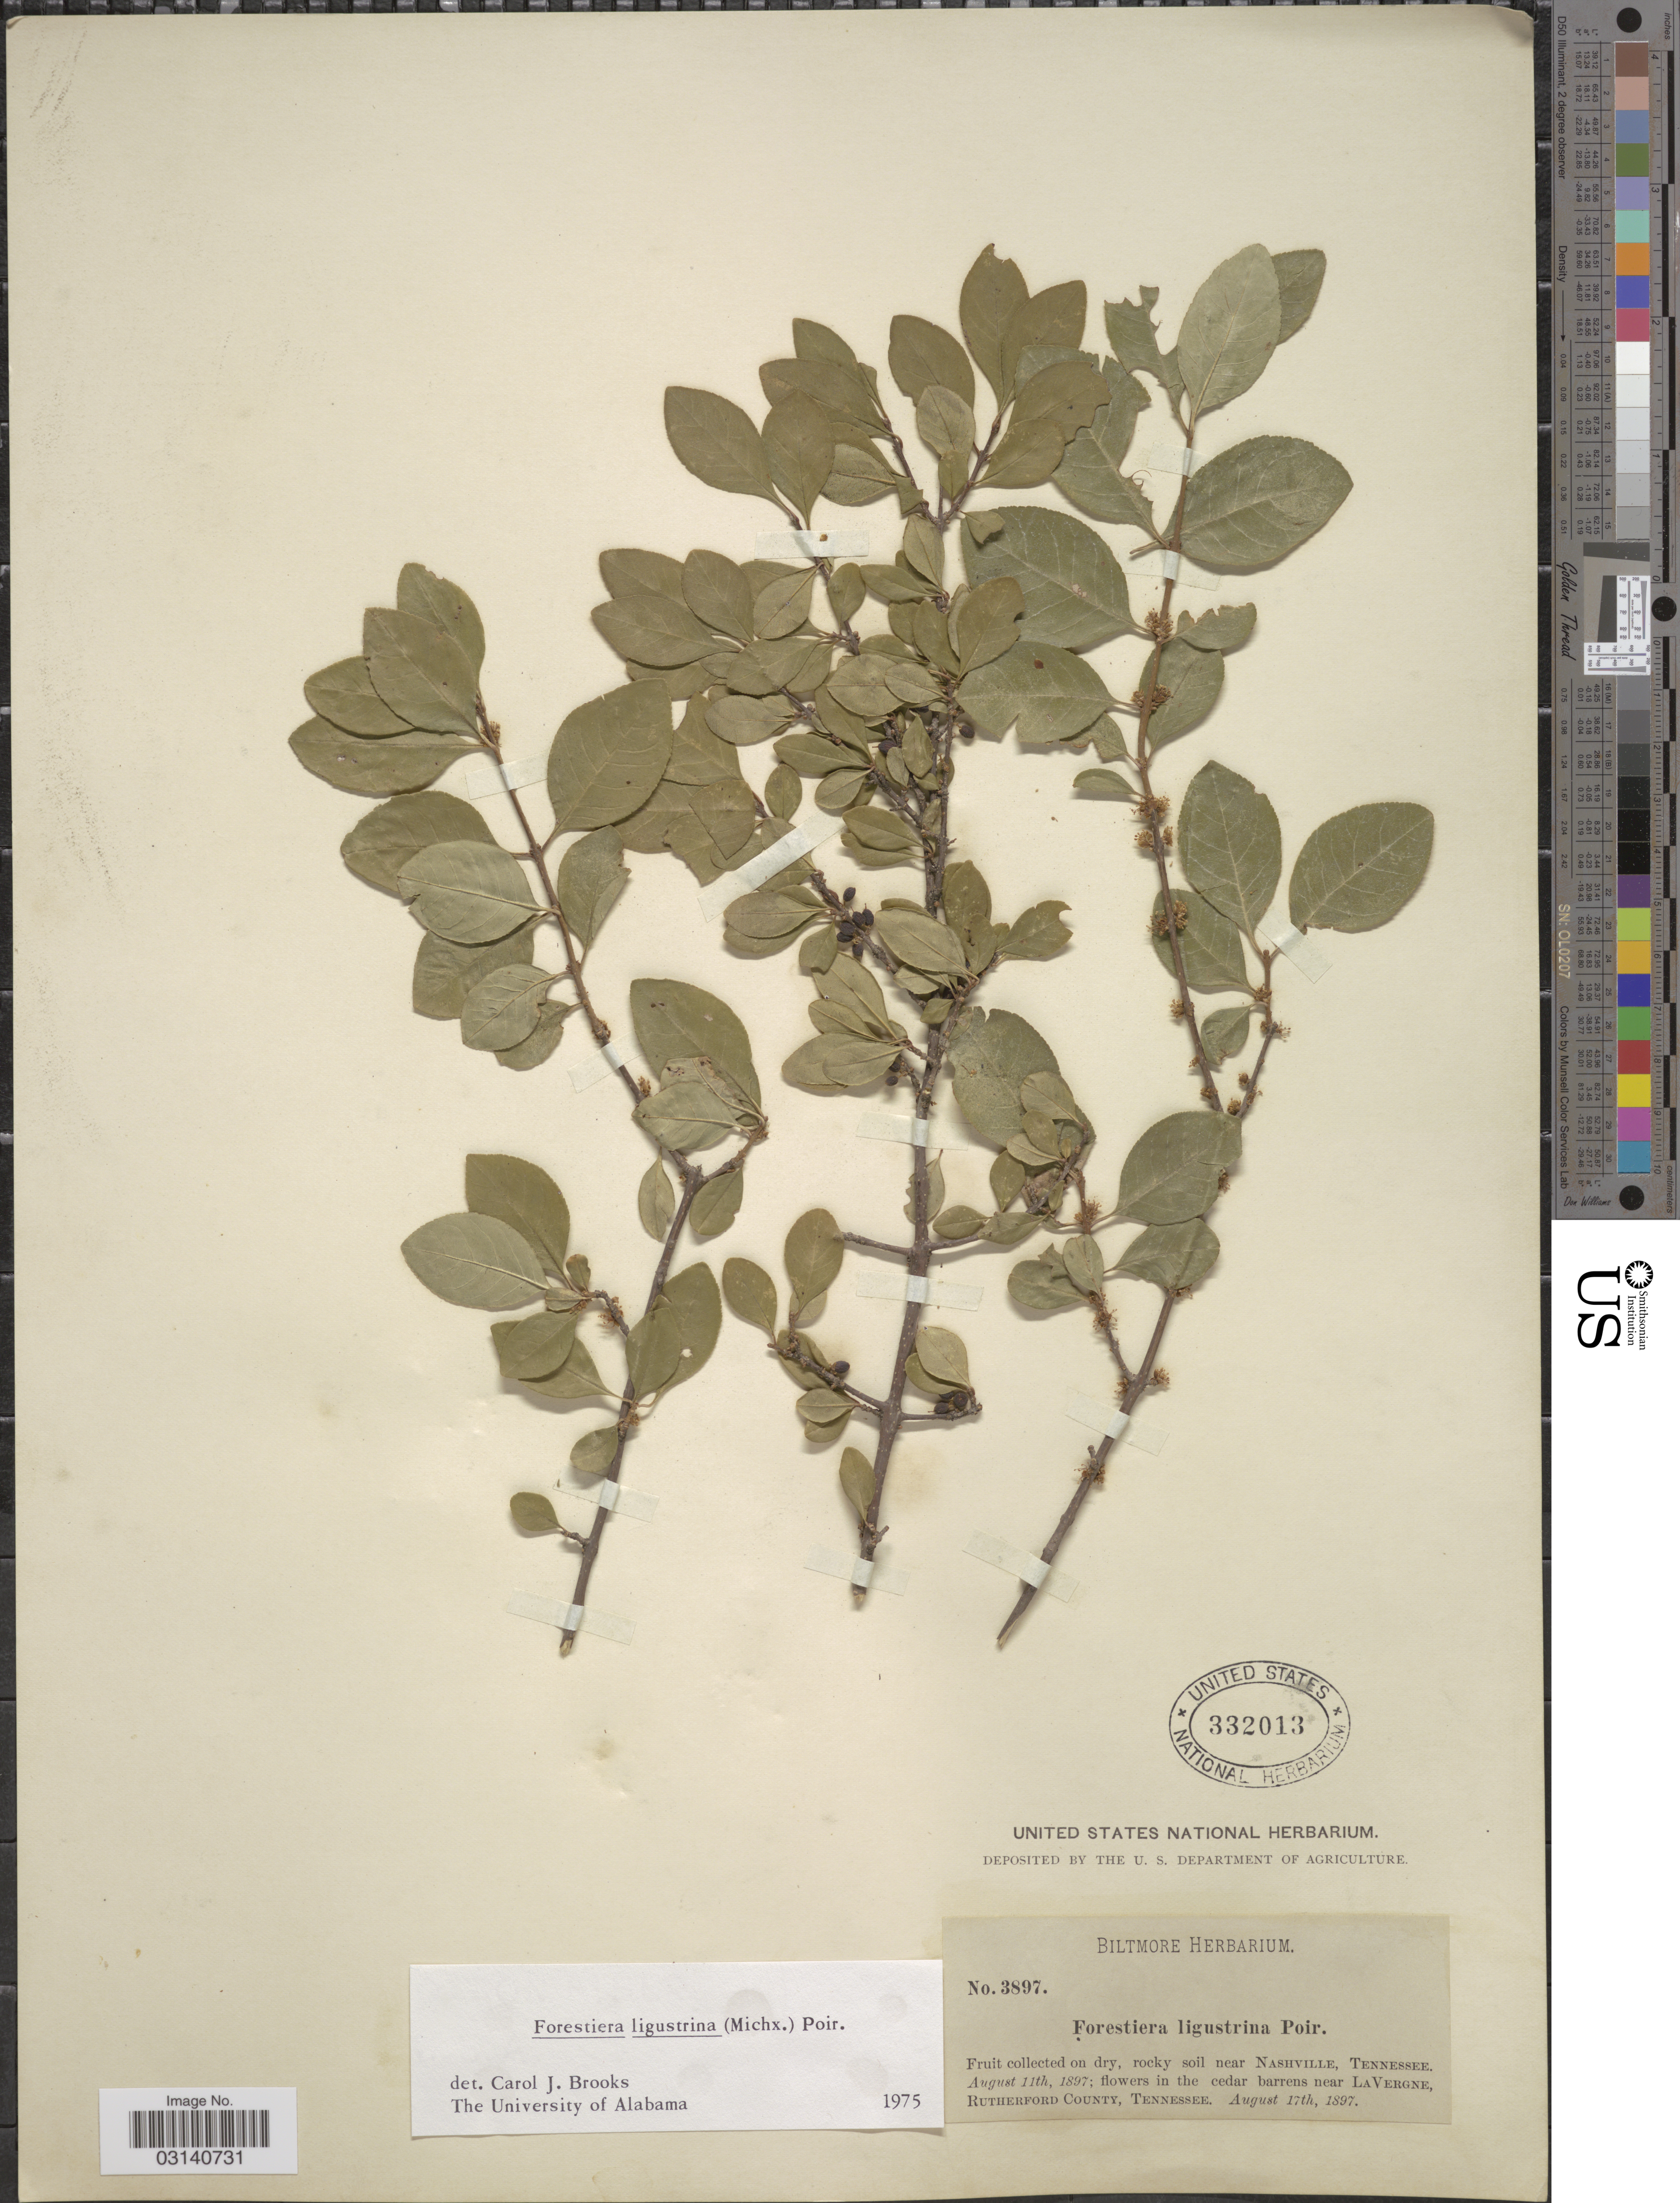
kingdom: Plantae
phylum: Tracheophyta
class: Magnoliopsida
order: Lamiales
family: Oleaceae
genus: Forestiera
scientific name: Forestiera ligustrina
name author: (Michx.) Poir.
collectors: ex herb. Biltmore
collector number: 3897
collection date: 1897-08-17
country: United States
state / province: Tennessee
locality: Rocky soil near Nashville, flowers in the cedar barrens near LaVergne, Rutherford County.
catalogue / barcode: US 332013